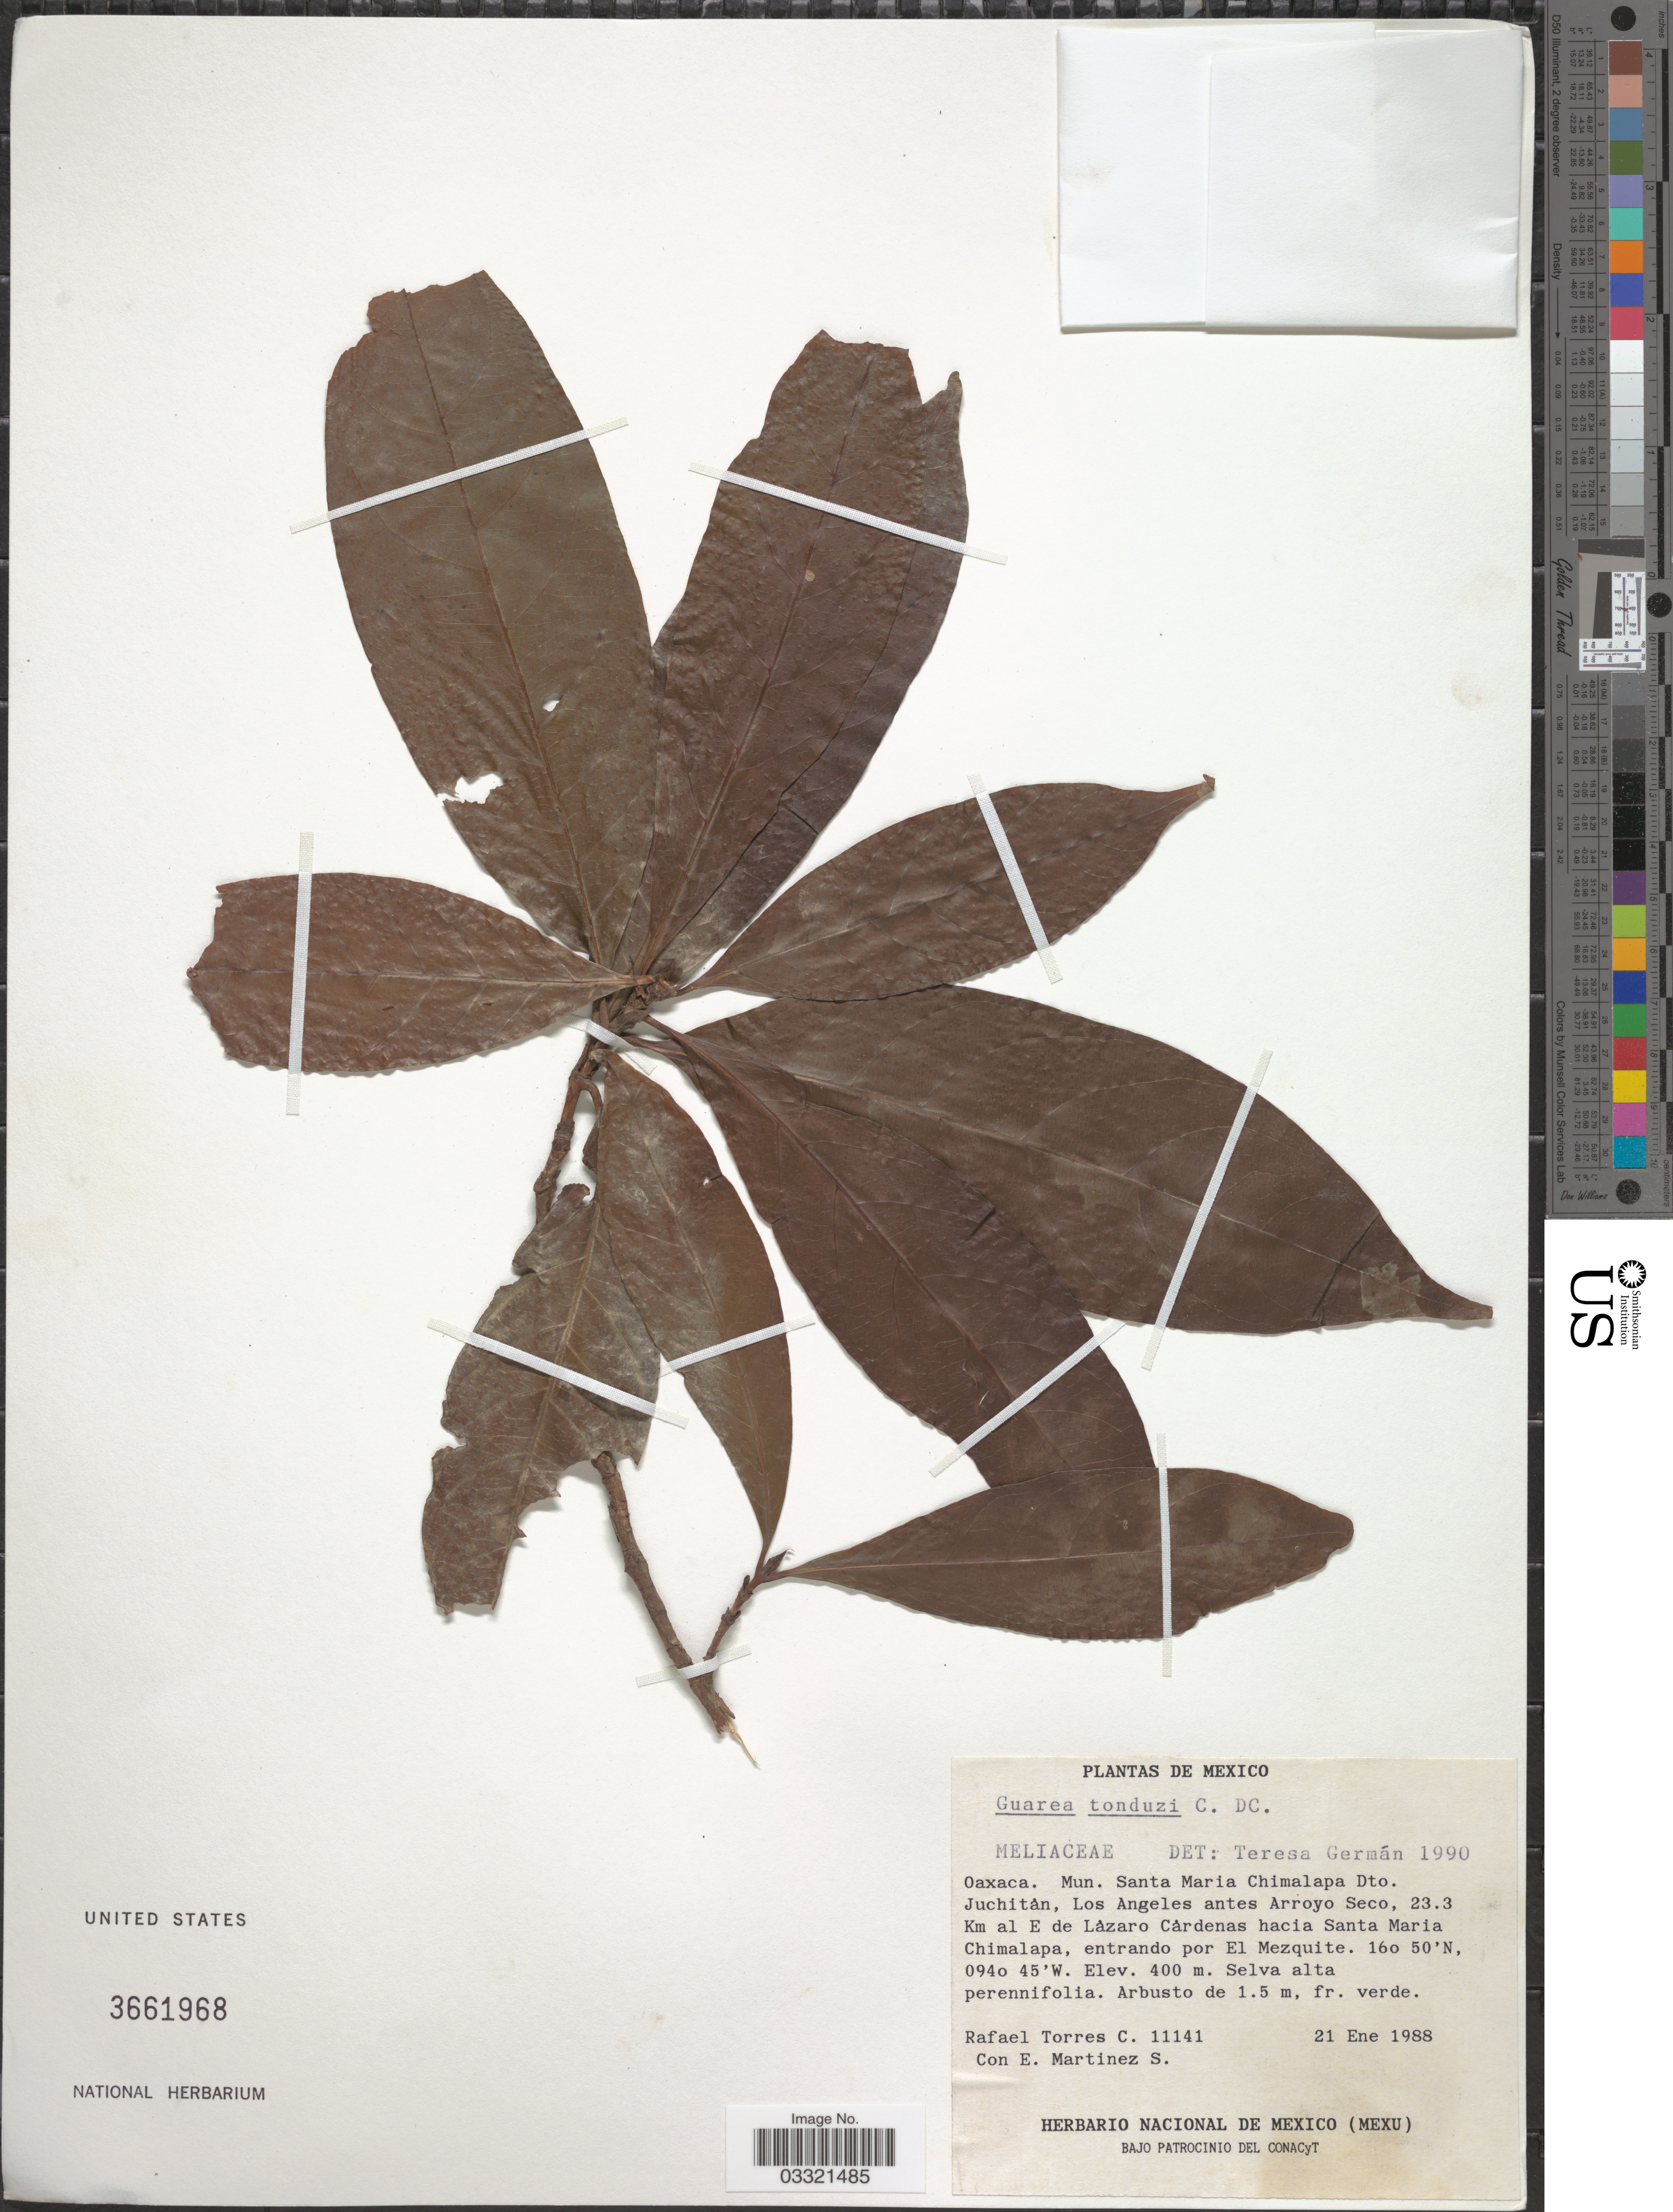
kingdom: Plantae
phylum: Tracheophyta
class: Magnoliopsida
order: Sapindales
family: Meliaceae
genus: Guarea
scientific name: Guarea tonduzii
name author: C. DC.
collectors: R. Torres C. & E. M. Martínez S.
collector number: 11141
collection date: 1988-01-21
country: Mexico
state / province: Oaxaca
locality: Mun. Santa Maria Chimalapa Dto. Juchitan, Los Angeles antes Arroyo Seco, 23.3 Km al E de Lazaro Cardenas hacia Santa Maria Chimalapa, entrando por El Mezquite.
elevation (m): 400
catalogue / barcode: US 3661968